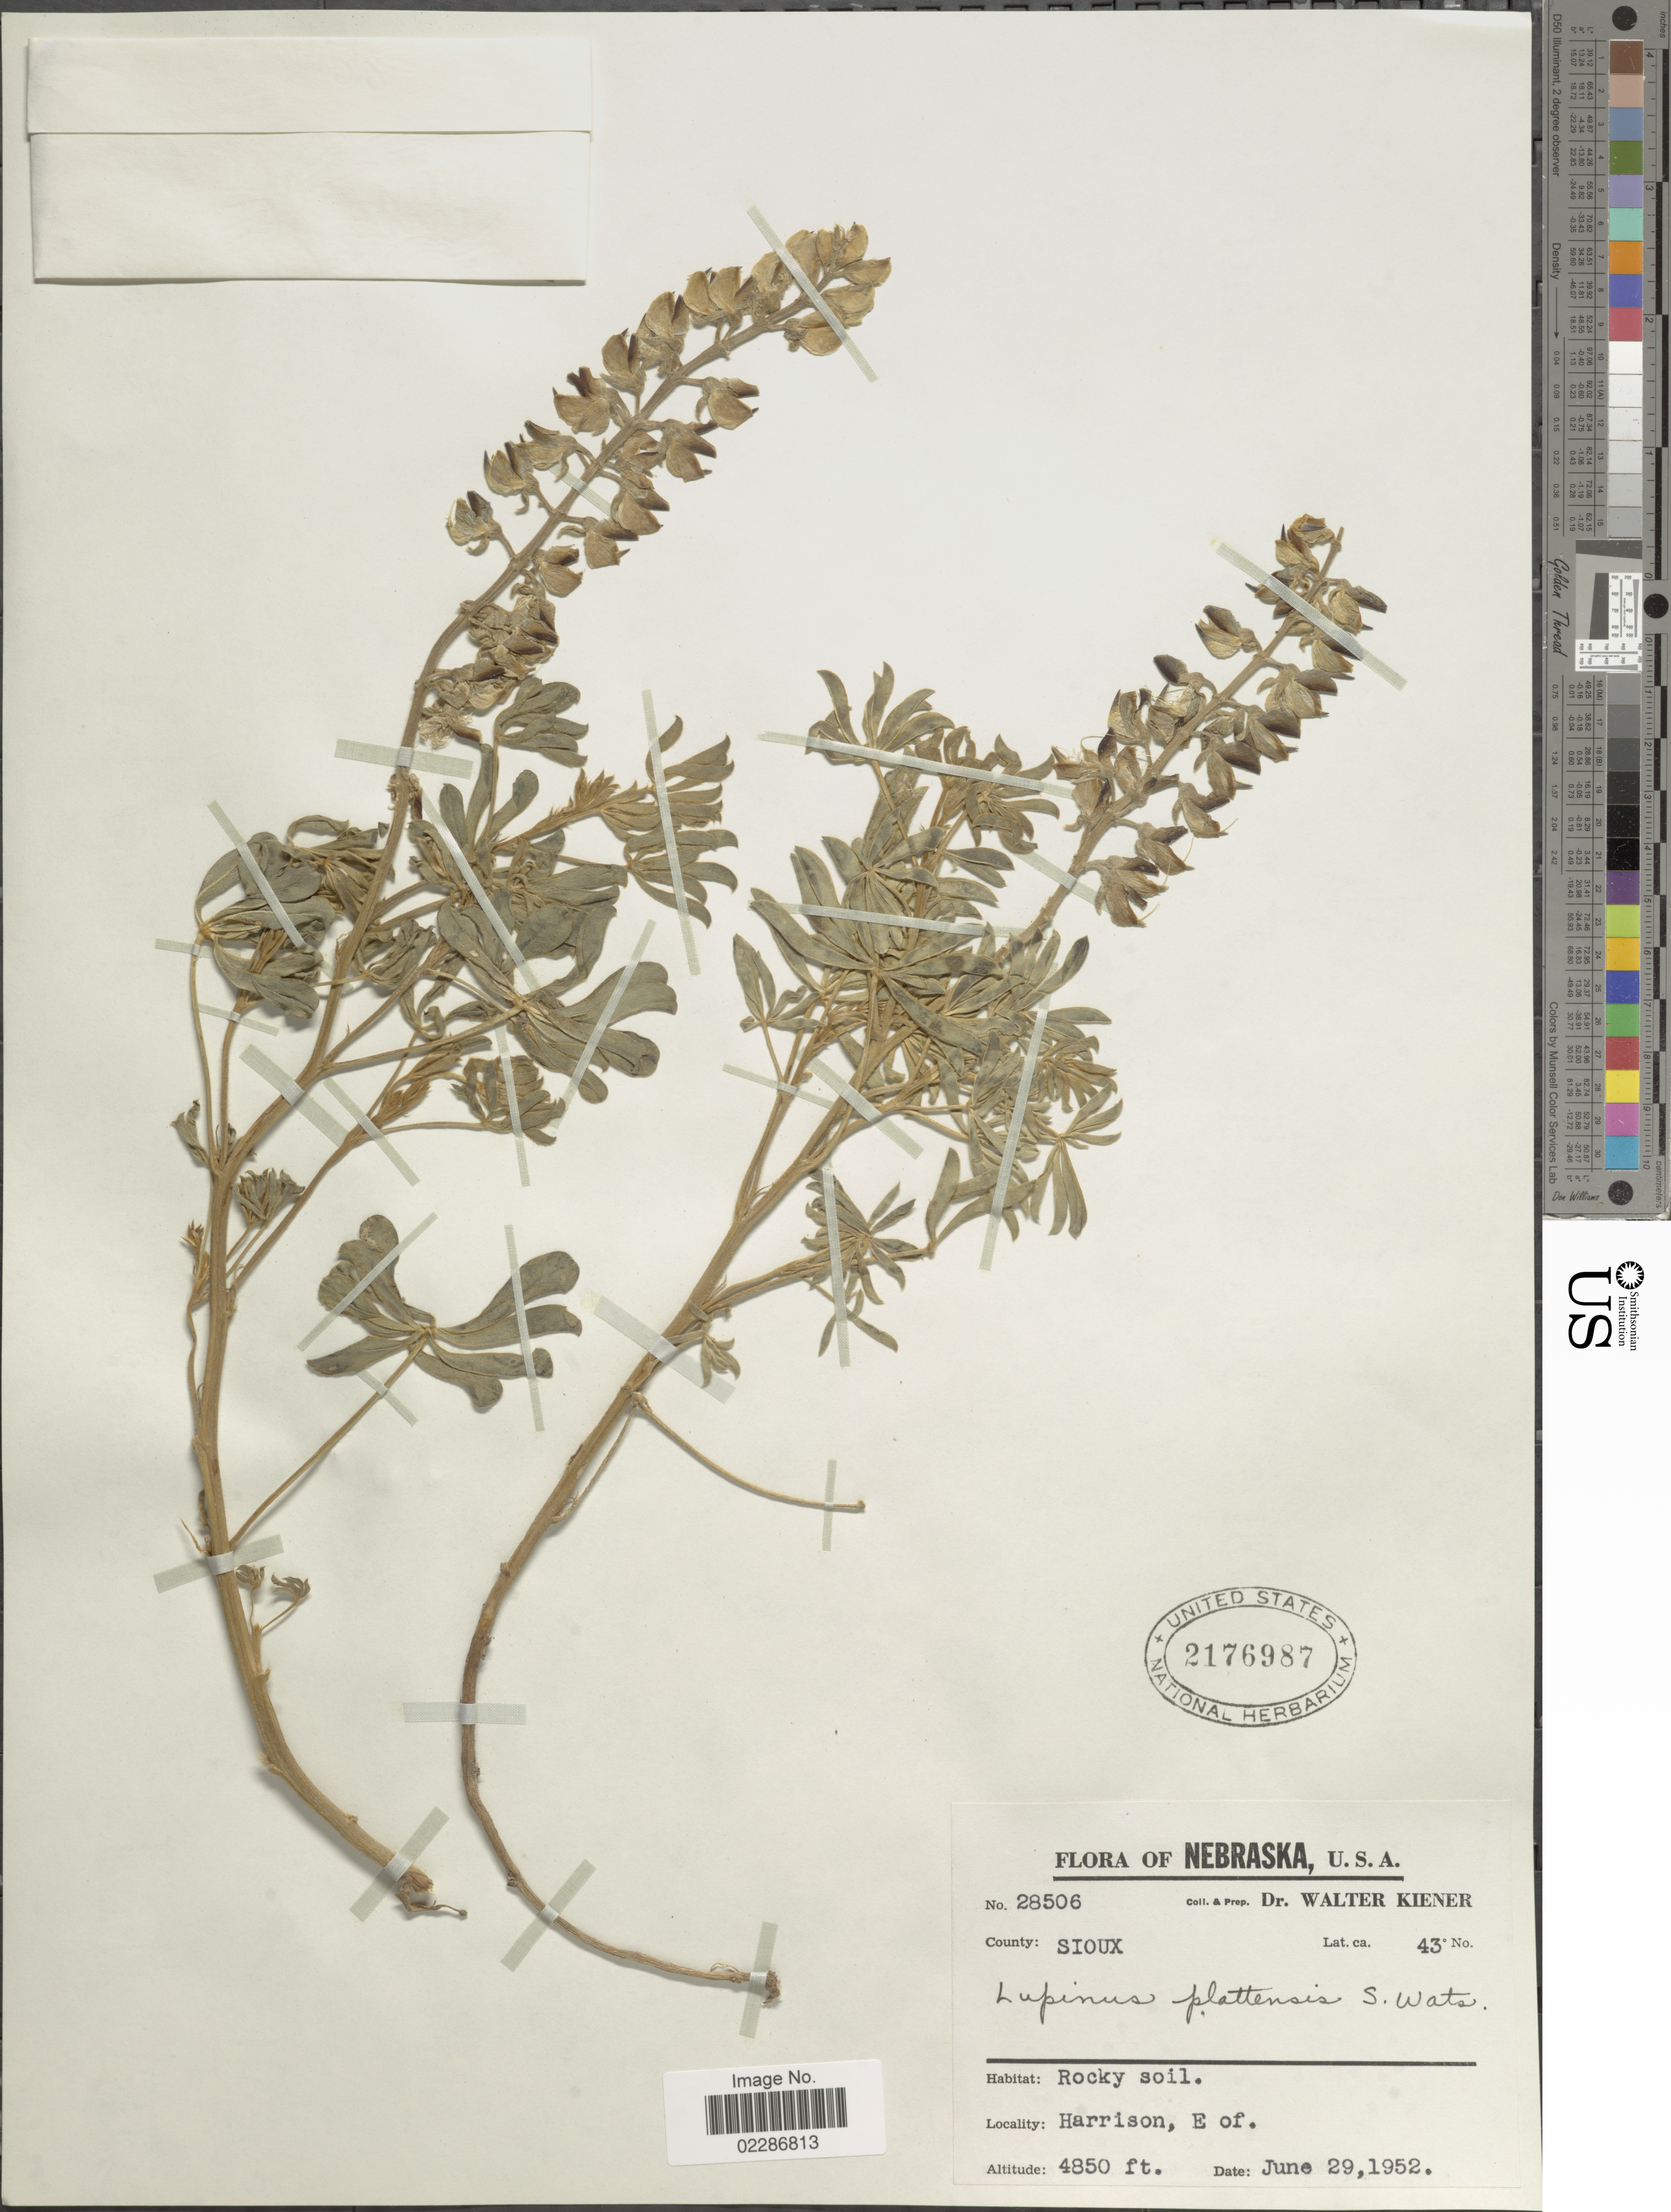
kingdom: Plantae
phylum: Tracheophyta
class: Magnoliopsida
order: Fabales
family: Fabaceae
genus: Lupinus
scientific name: Lupinus plattensis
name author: S. Watson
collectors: W. Kiener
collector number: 28506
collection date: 1952-06-29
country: United States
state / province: Nebraska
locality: Sioux, Rock soil, Harrison, E of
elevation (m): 1478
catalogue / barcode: US 2176987